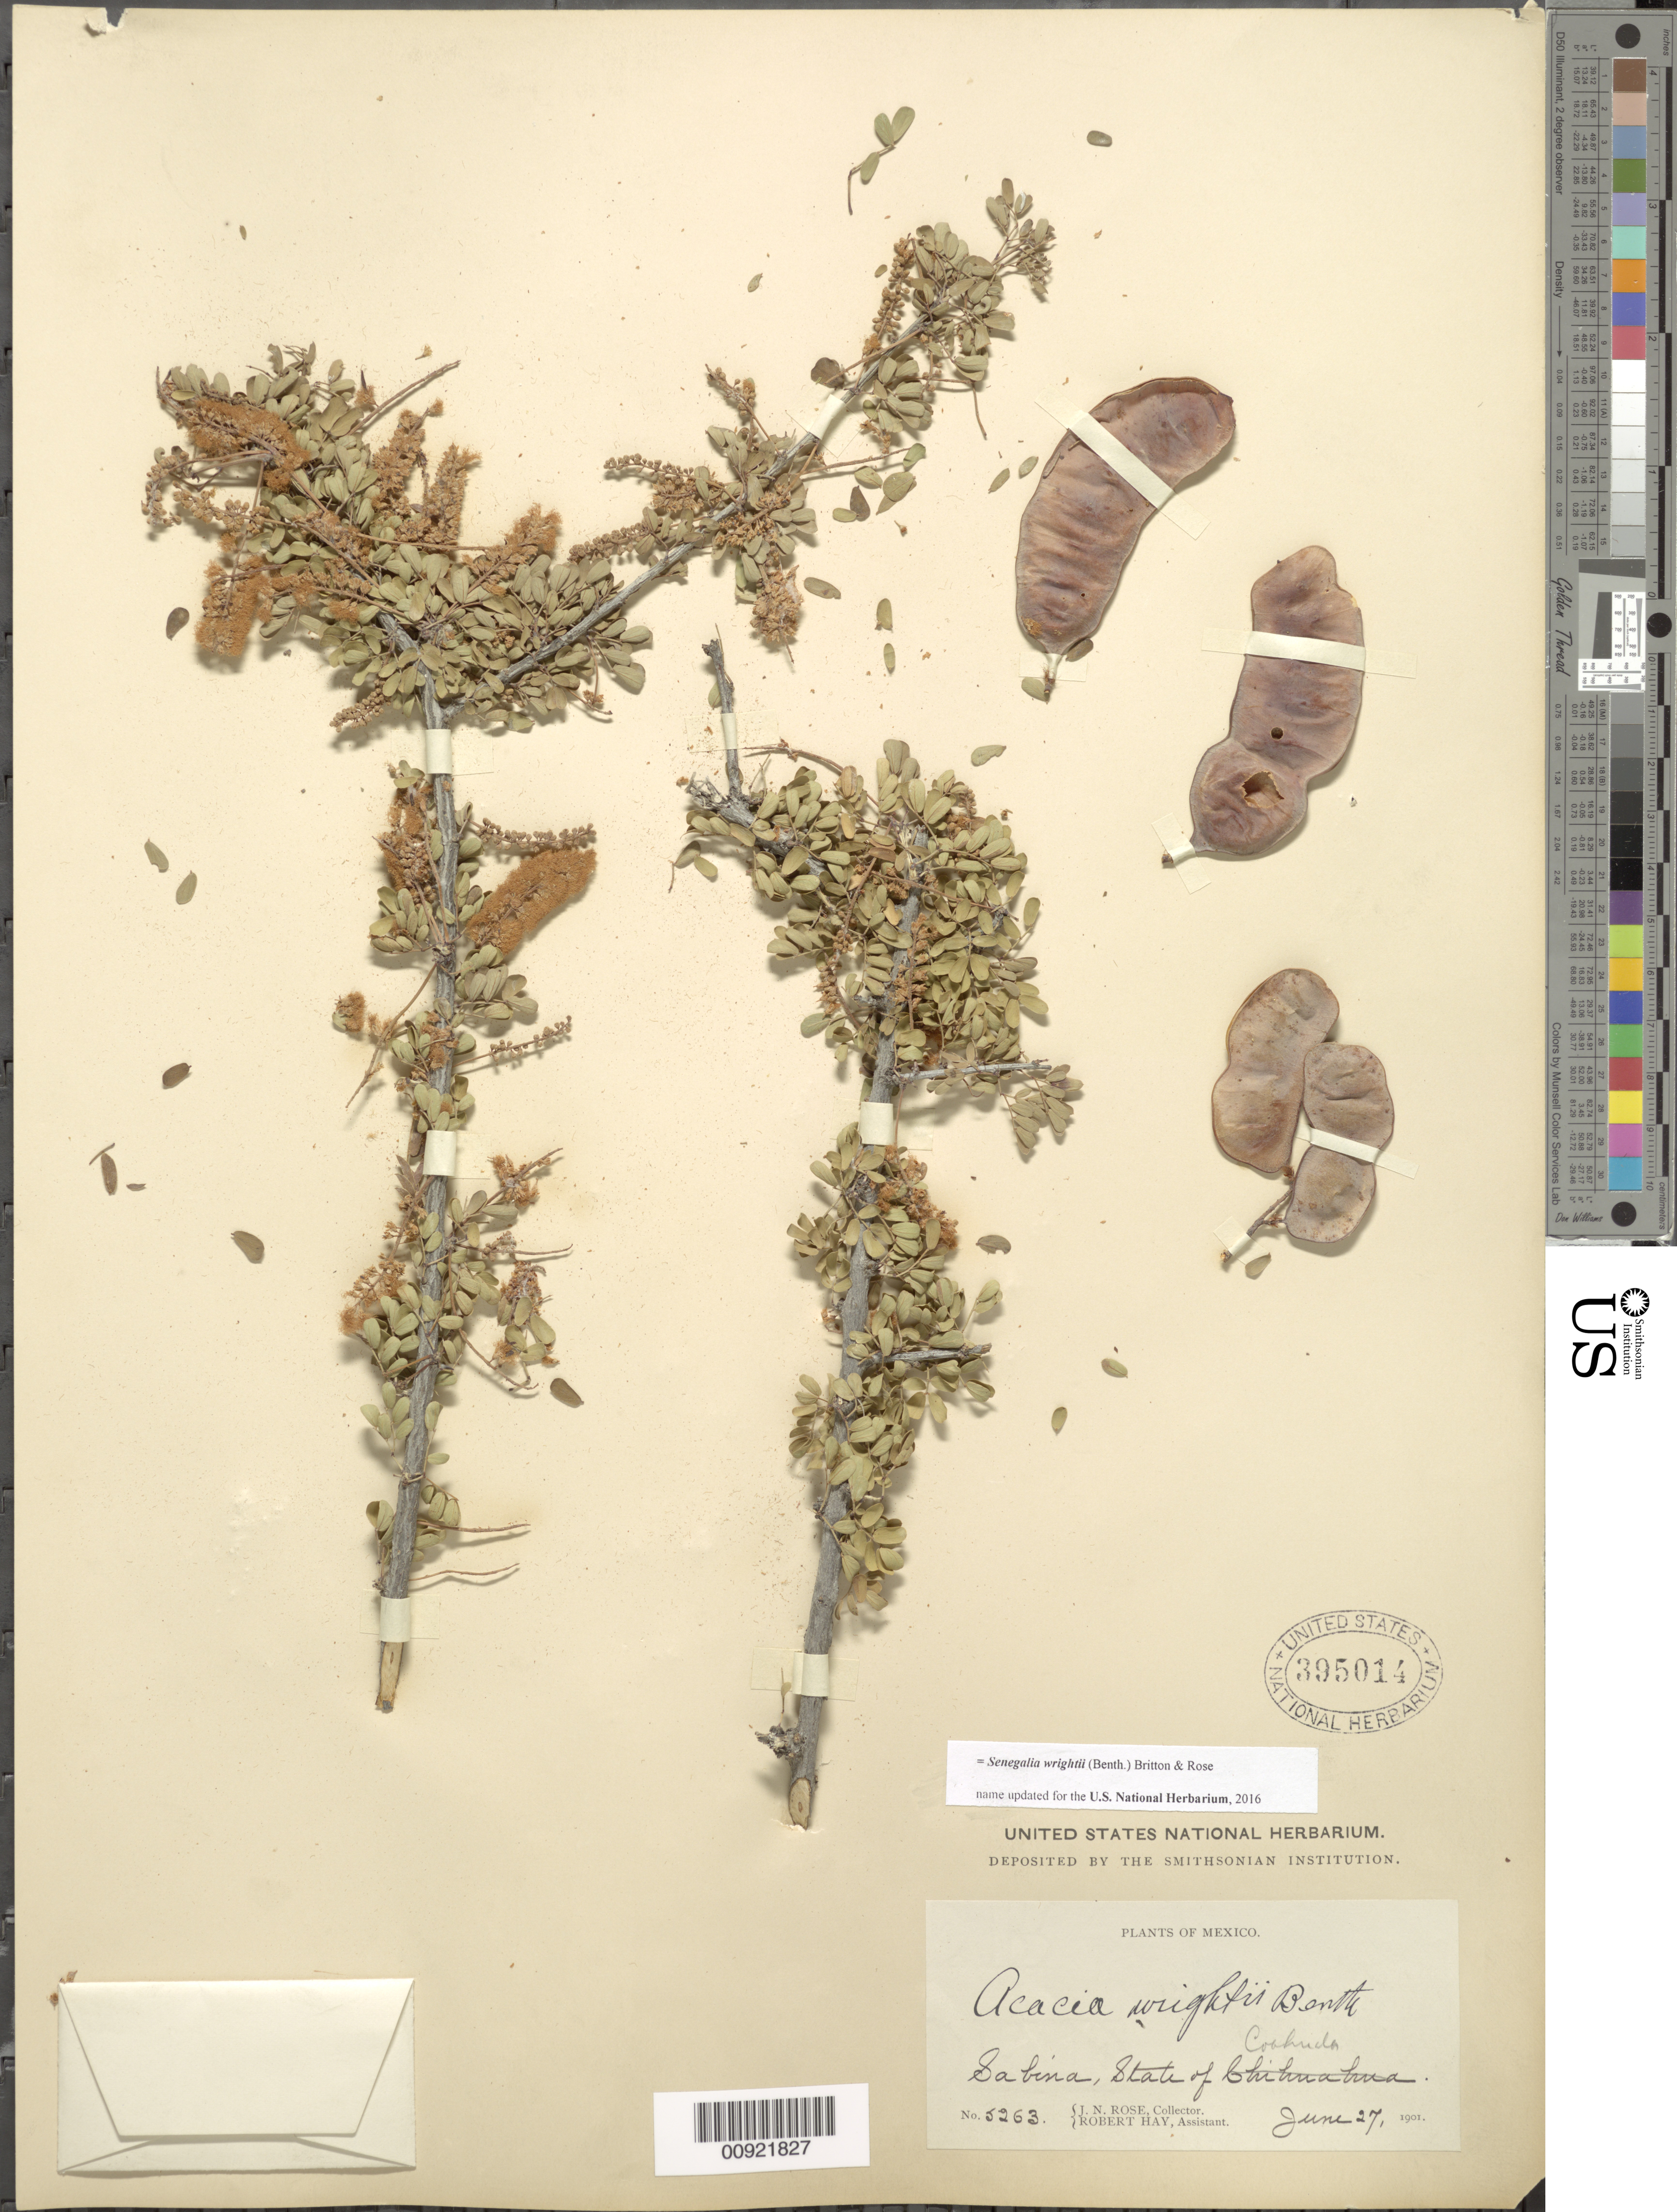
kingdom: Plantae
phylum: Tracheophyta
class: Magnoliopsida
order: Fabales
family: Fabaceae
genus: Senegalia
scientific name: Senegalia wrightii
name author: (Benth.) Britton & Rose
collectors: J. N. Rose & R. Hay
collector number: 5263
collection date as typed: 27 Jun 1901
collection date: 1901-06-27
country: Mexico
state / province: Coahuila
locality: Sabina, State of Coahuila.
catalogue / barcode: US 395014